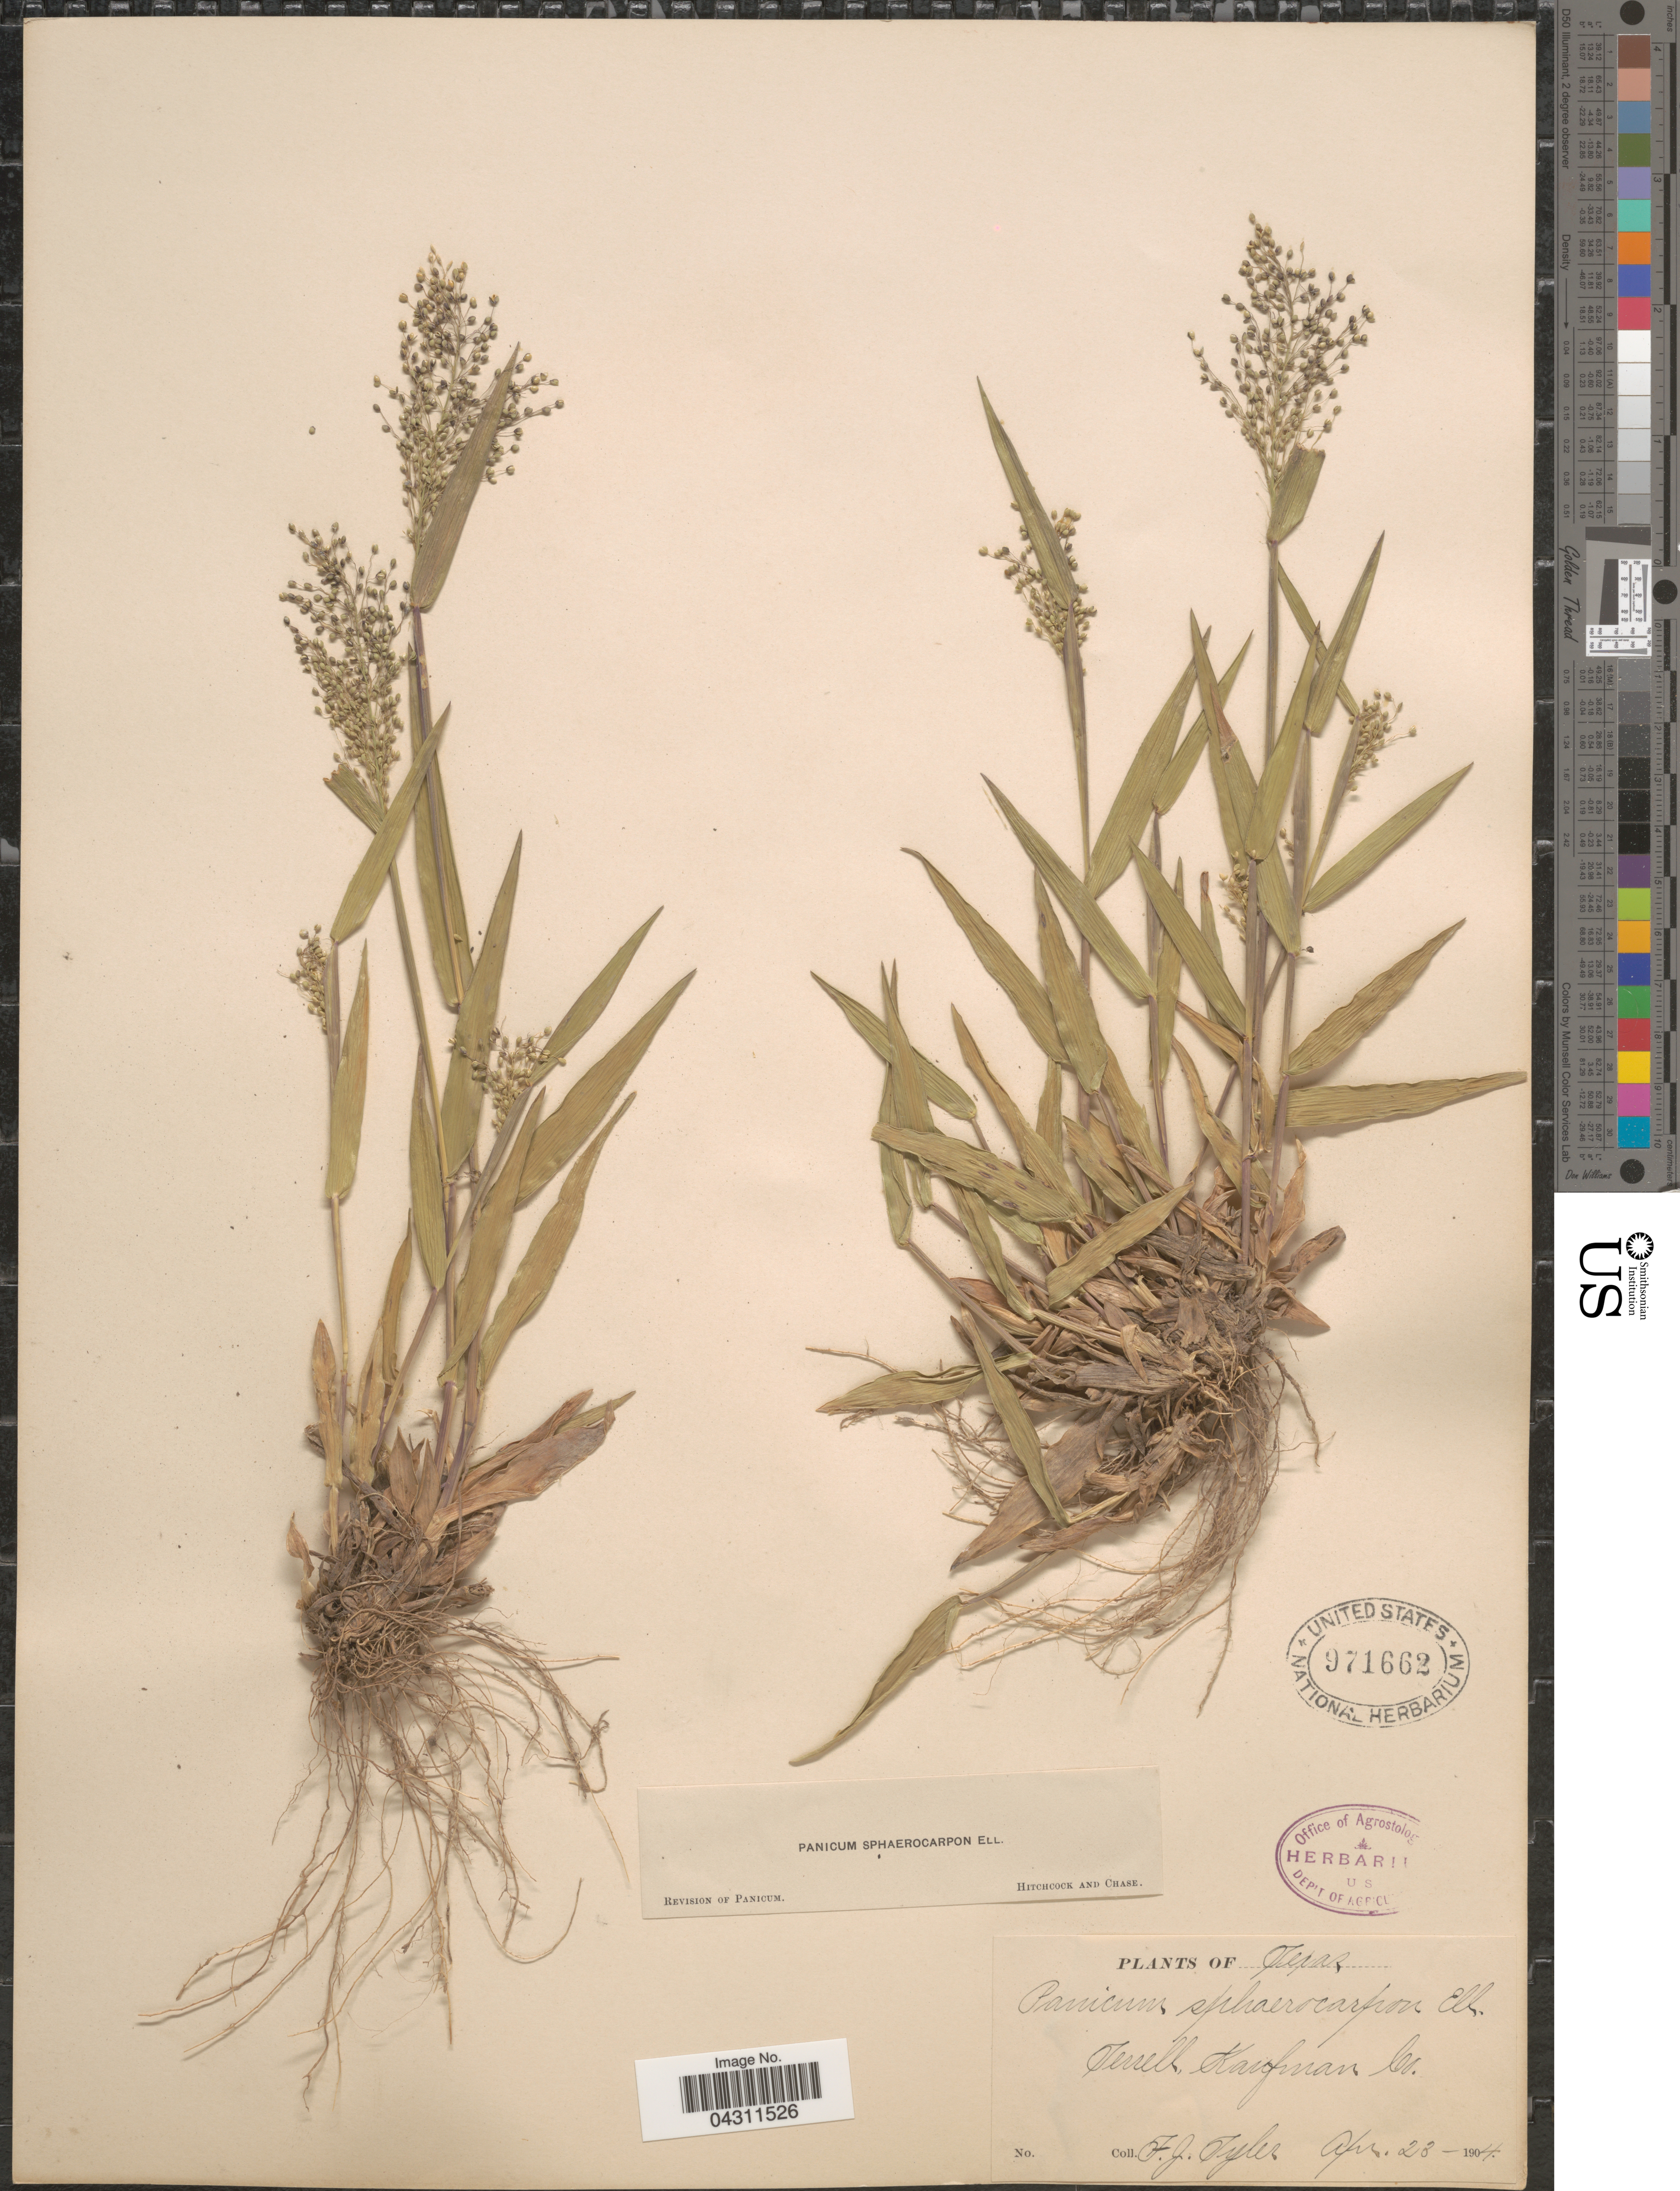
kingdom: Plantae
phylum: Tracheophyta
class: Liliopsida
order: Poales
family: Poaceae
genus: Dichanthelium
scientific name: Dichanthelium sphaerocarpon var. sphaerocarpon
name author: (Elliott) Gould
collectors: F. Tyler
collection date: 1904-04-23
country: United States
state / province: Texas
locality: Terrell. Kaufman Co.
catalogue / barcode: US 971662